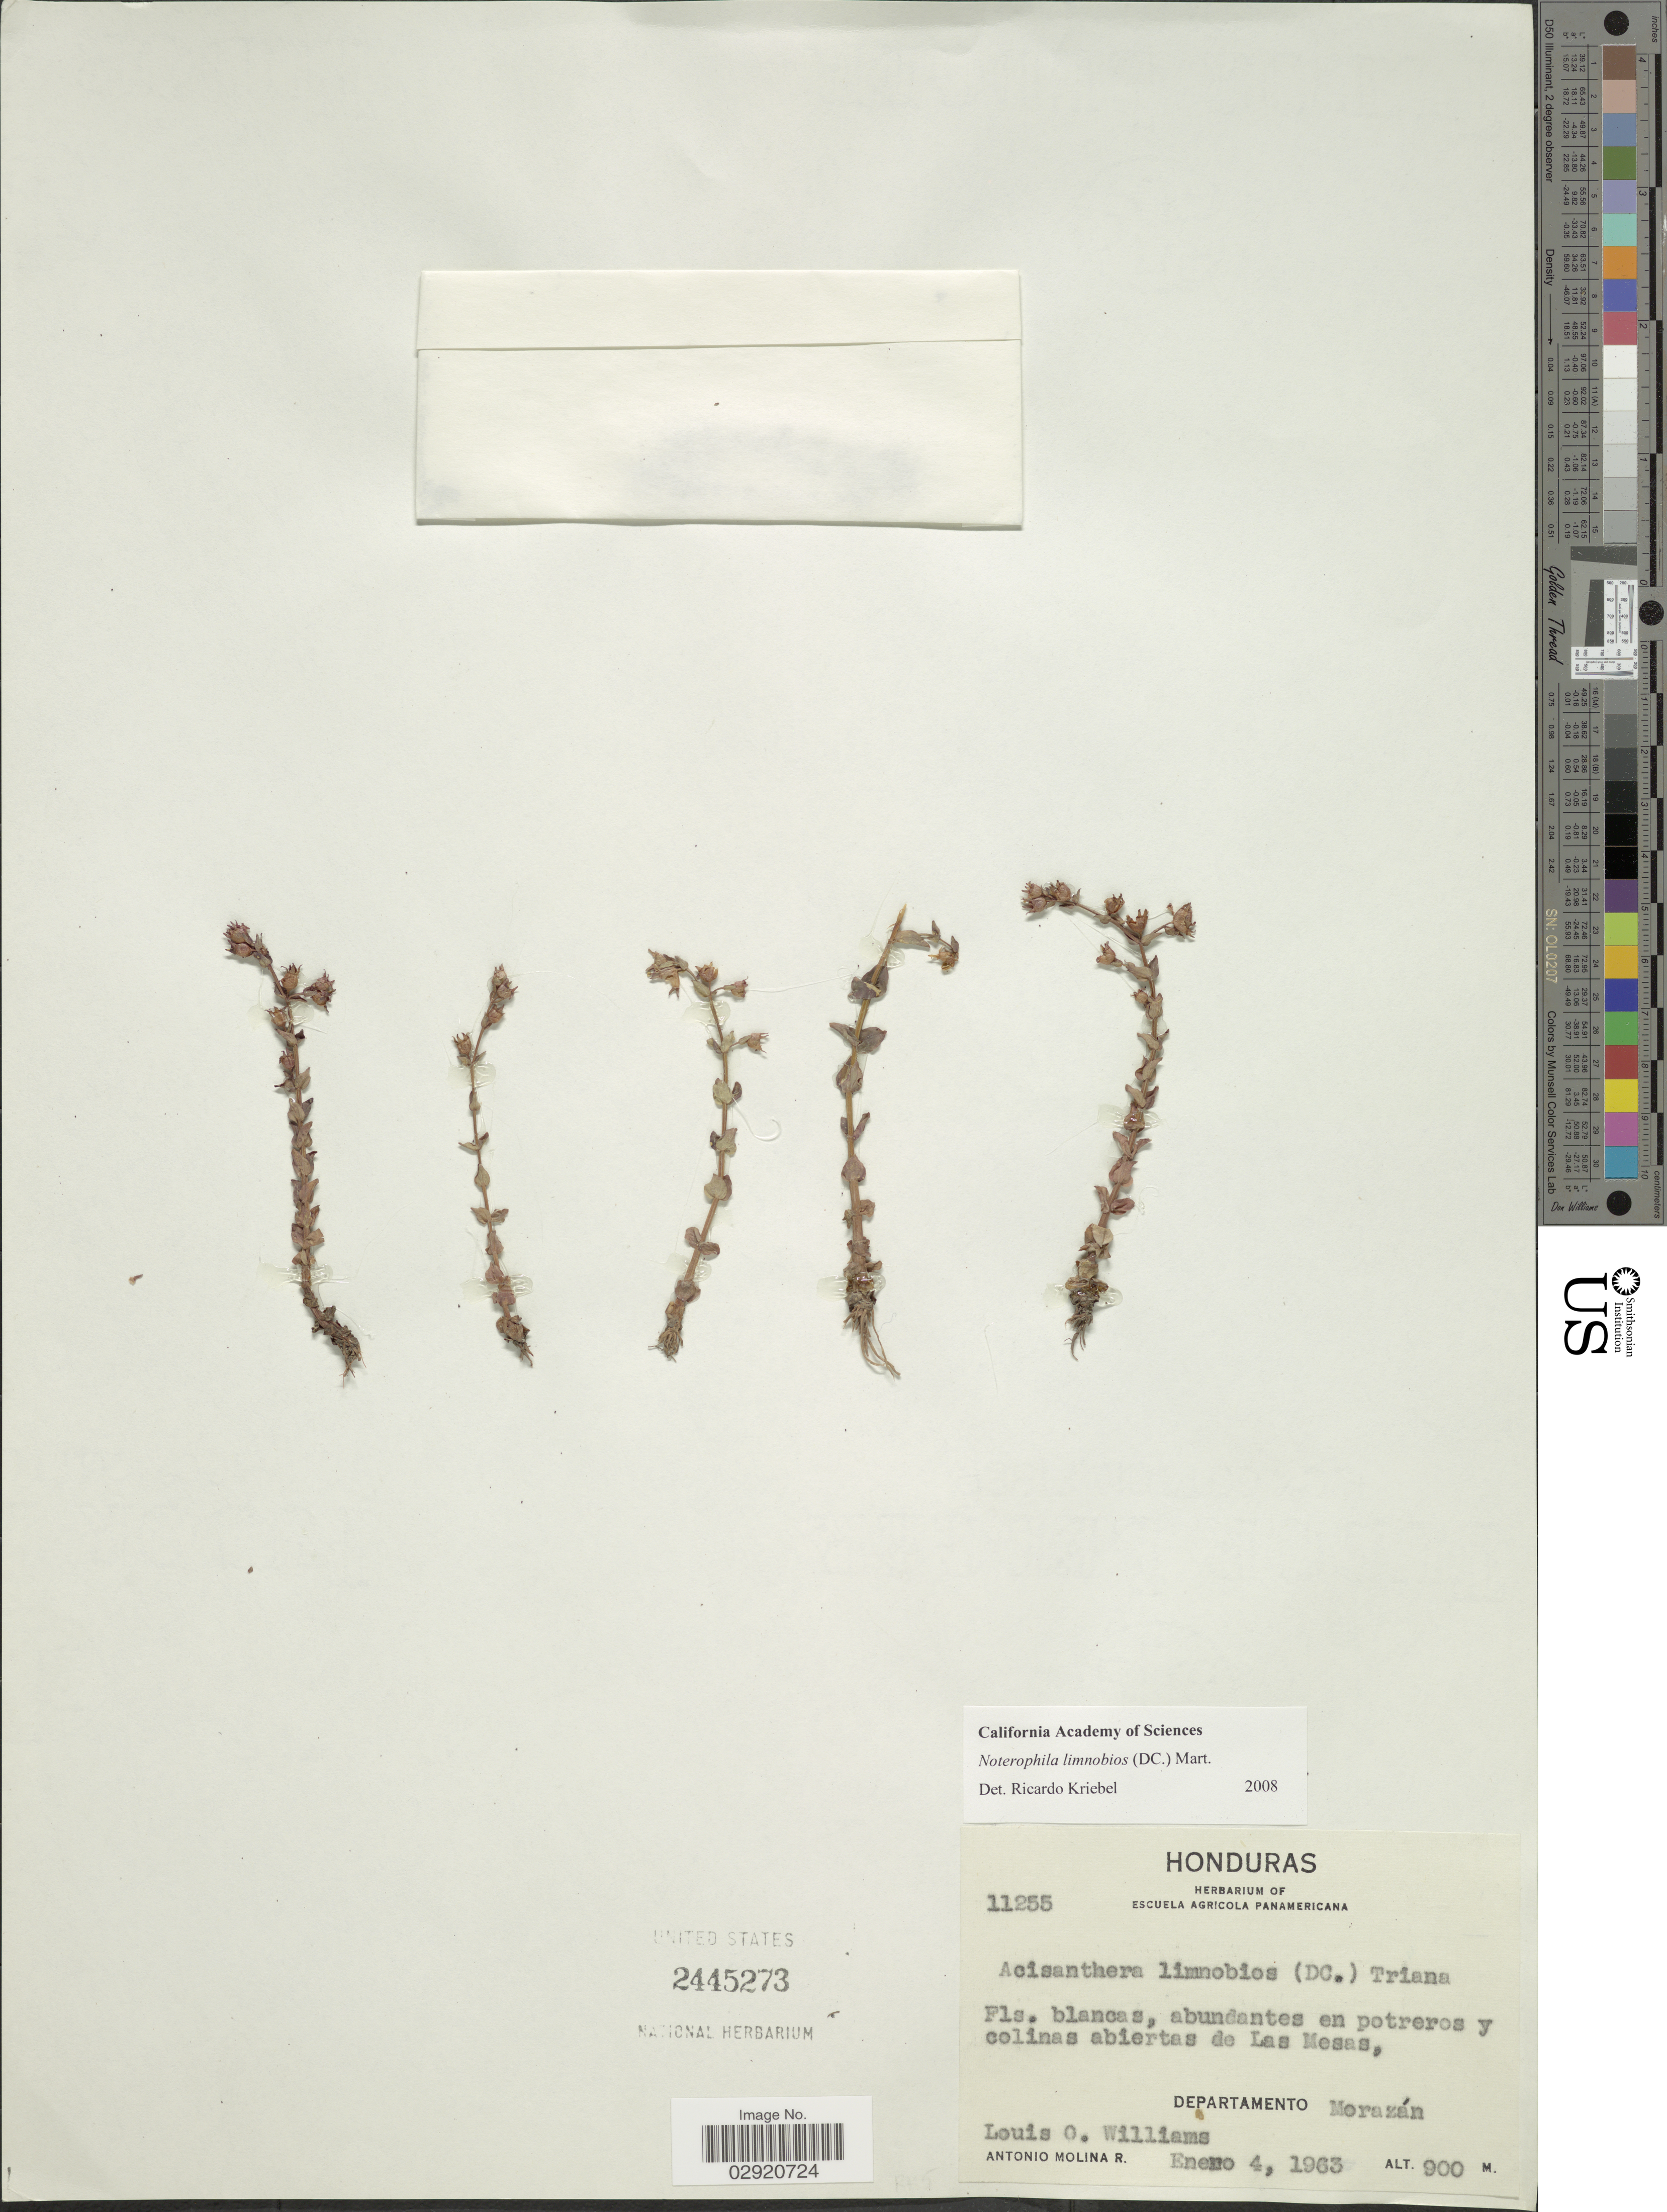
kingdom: Plantae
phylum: Tracheophyta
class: Magnoliopsida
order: Myrtales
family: Melastomataceae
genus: Noterophila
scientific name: Noterophila limnobios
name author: (DC.) Mart.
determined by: Kriebel, R.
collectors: L. O. Williams & A. Molina R.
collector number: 11255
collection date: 1963-01-04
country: Honduras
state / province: Fco. Morazán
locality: Abiertas de Las Mesas, Departamento Morazán.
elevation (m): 900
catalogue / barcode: US 2445273